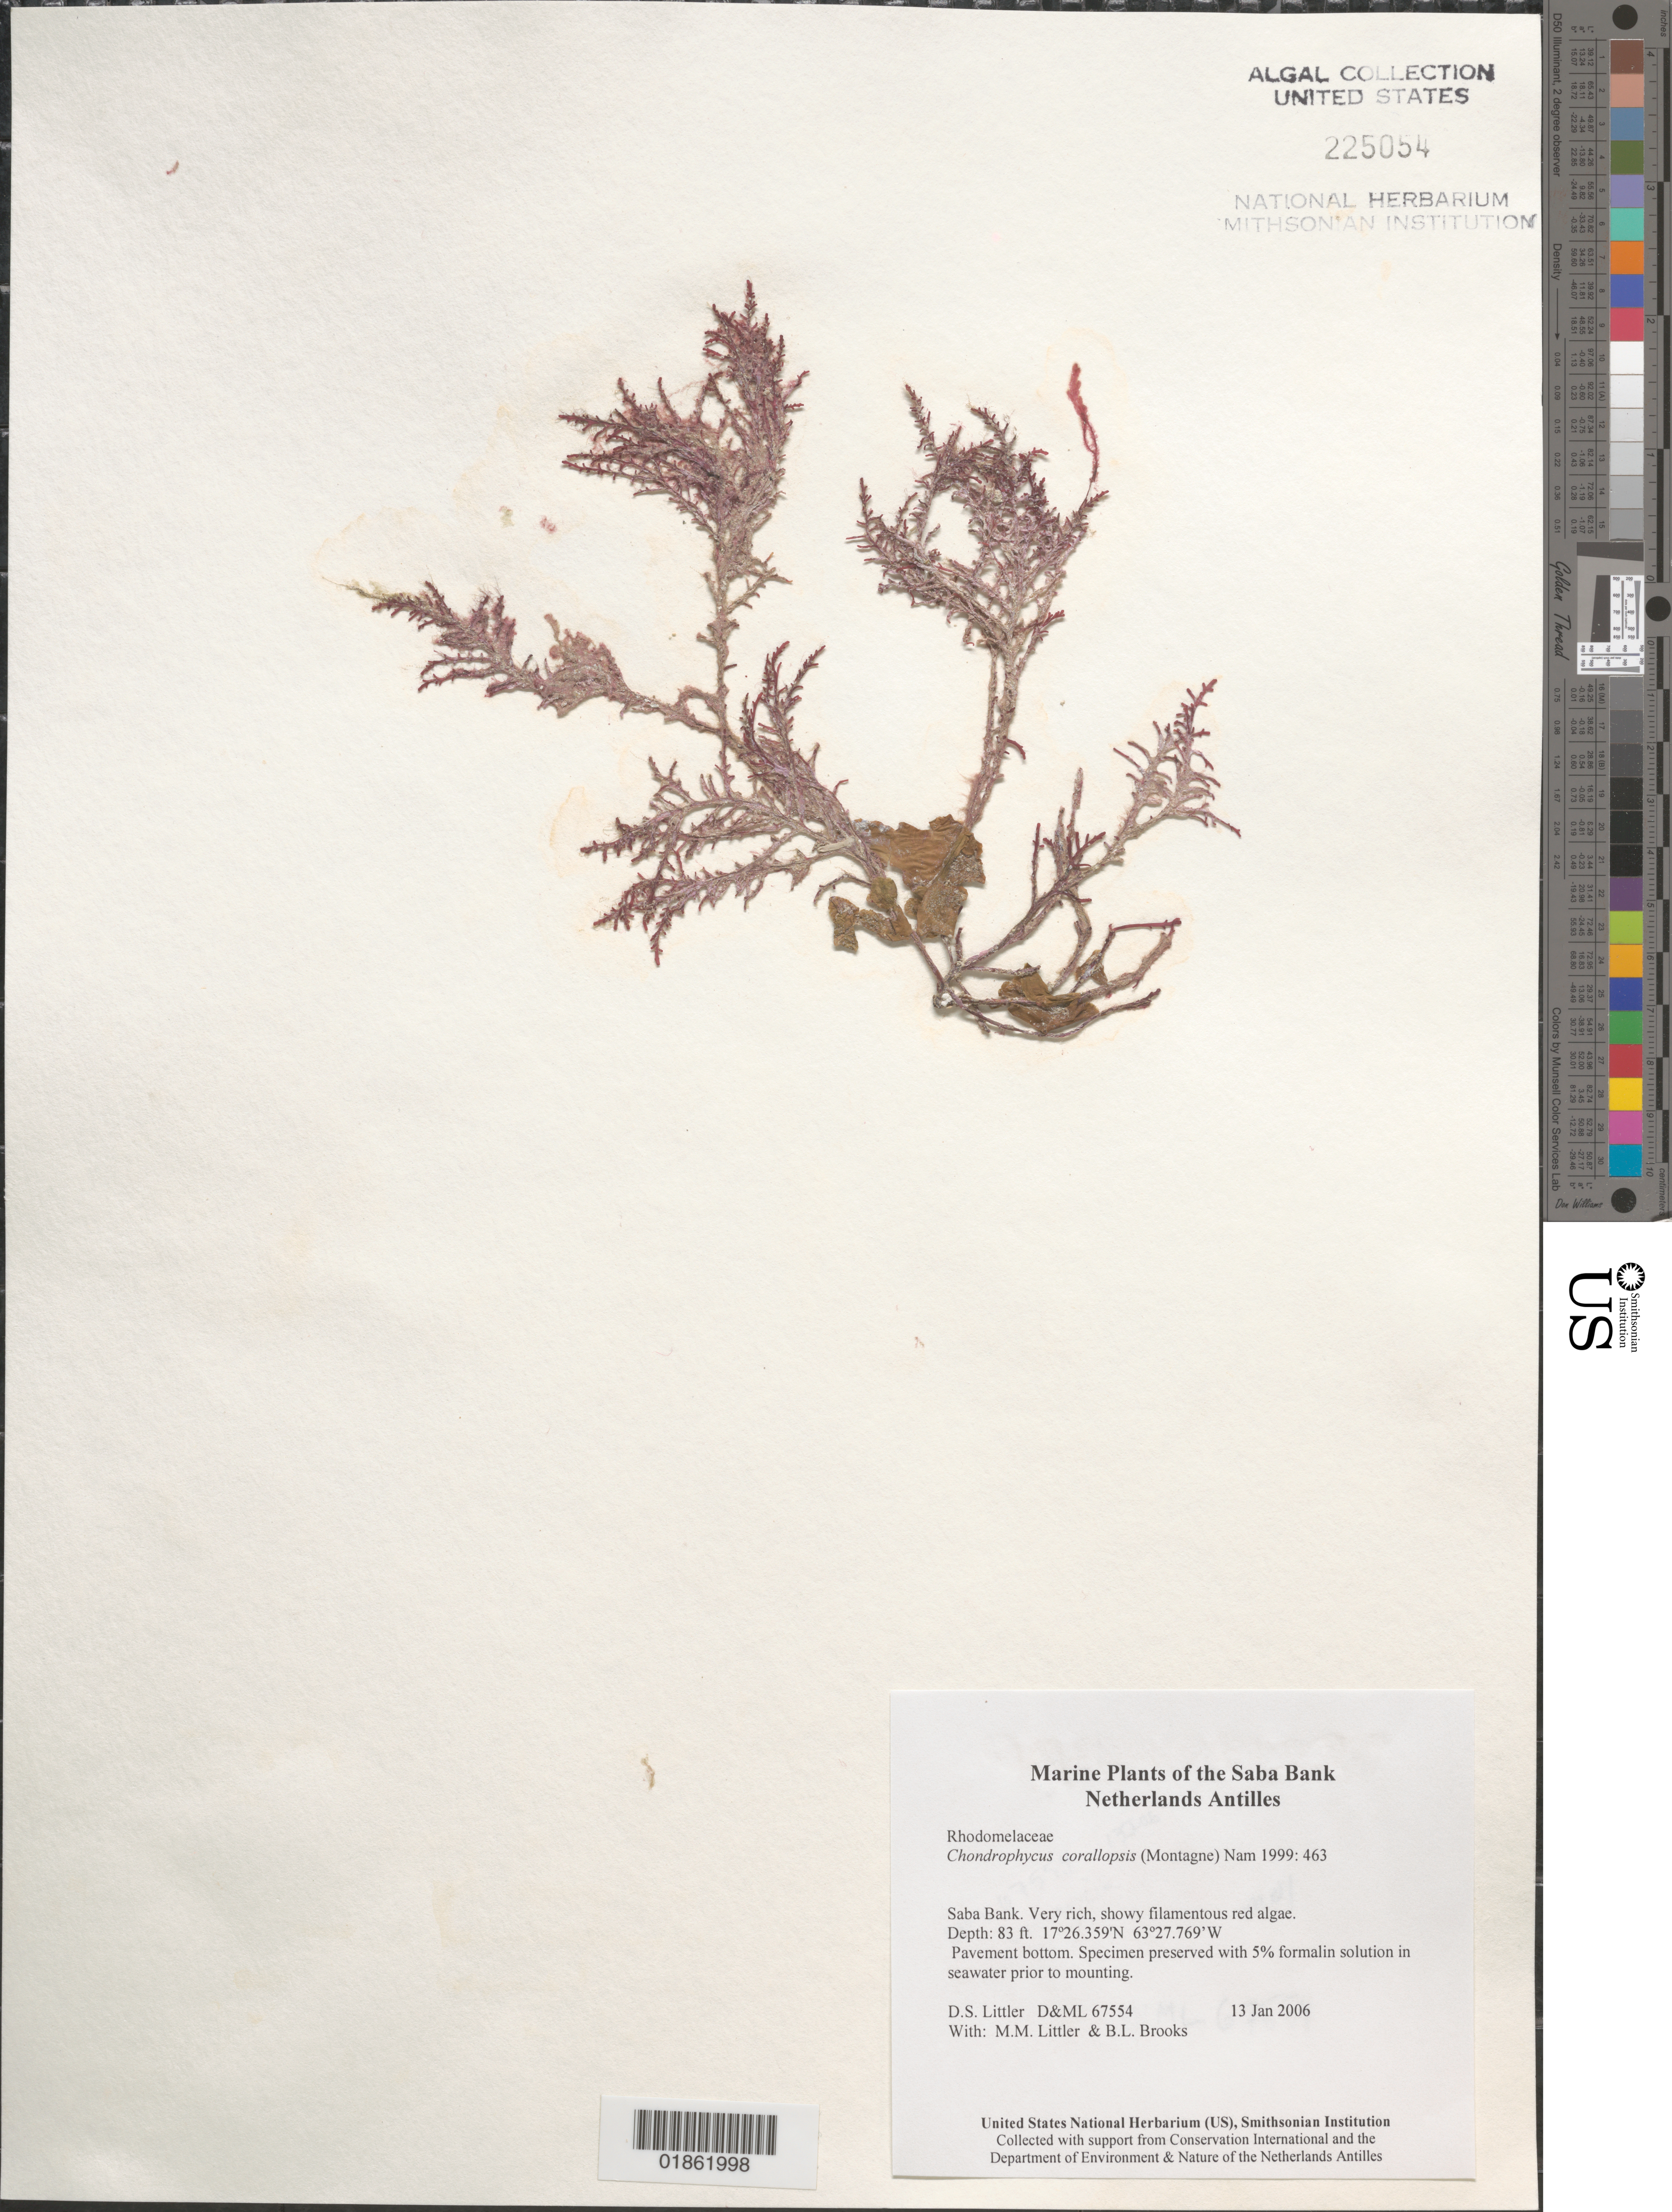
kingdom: Plantae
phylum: Rhodophyta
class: Florideophyceae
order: Ceramiales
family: Rhodomelaceae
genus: Palisada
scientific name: Palisada corallopsis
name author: (Montagne) Sentíes et al.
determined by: Algae name updating Project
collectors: M. M. Littler, D. S. Littler & B. Brooks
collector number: D&ML 67554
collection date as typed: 13 Jan 2006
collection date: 2006-01-13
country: Netherlands Antilles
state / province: ABC Islands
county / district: Saba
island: Saba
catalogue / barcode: US 225054